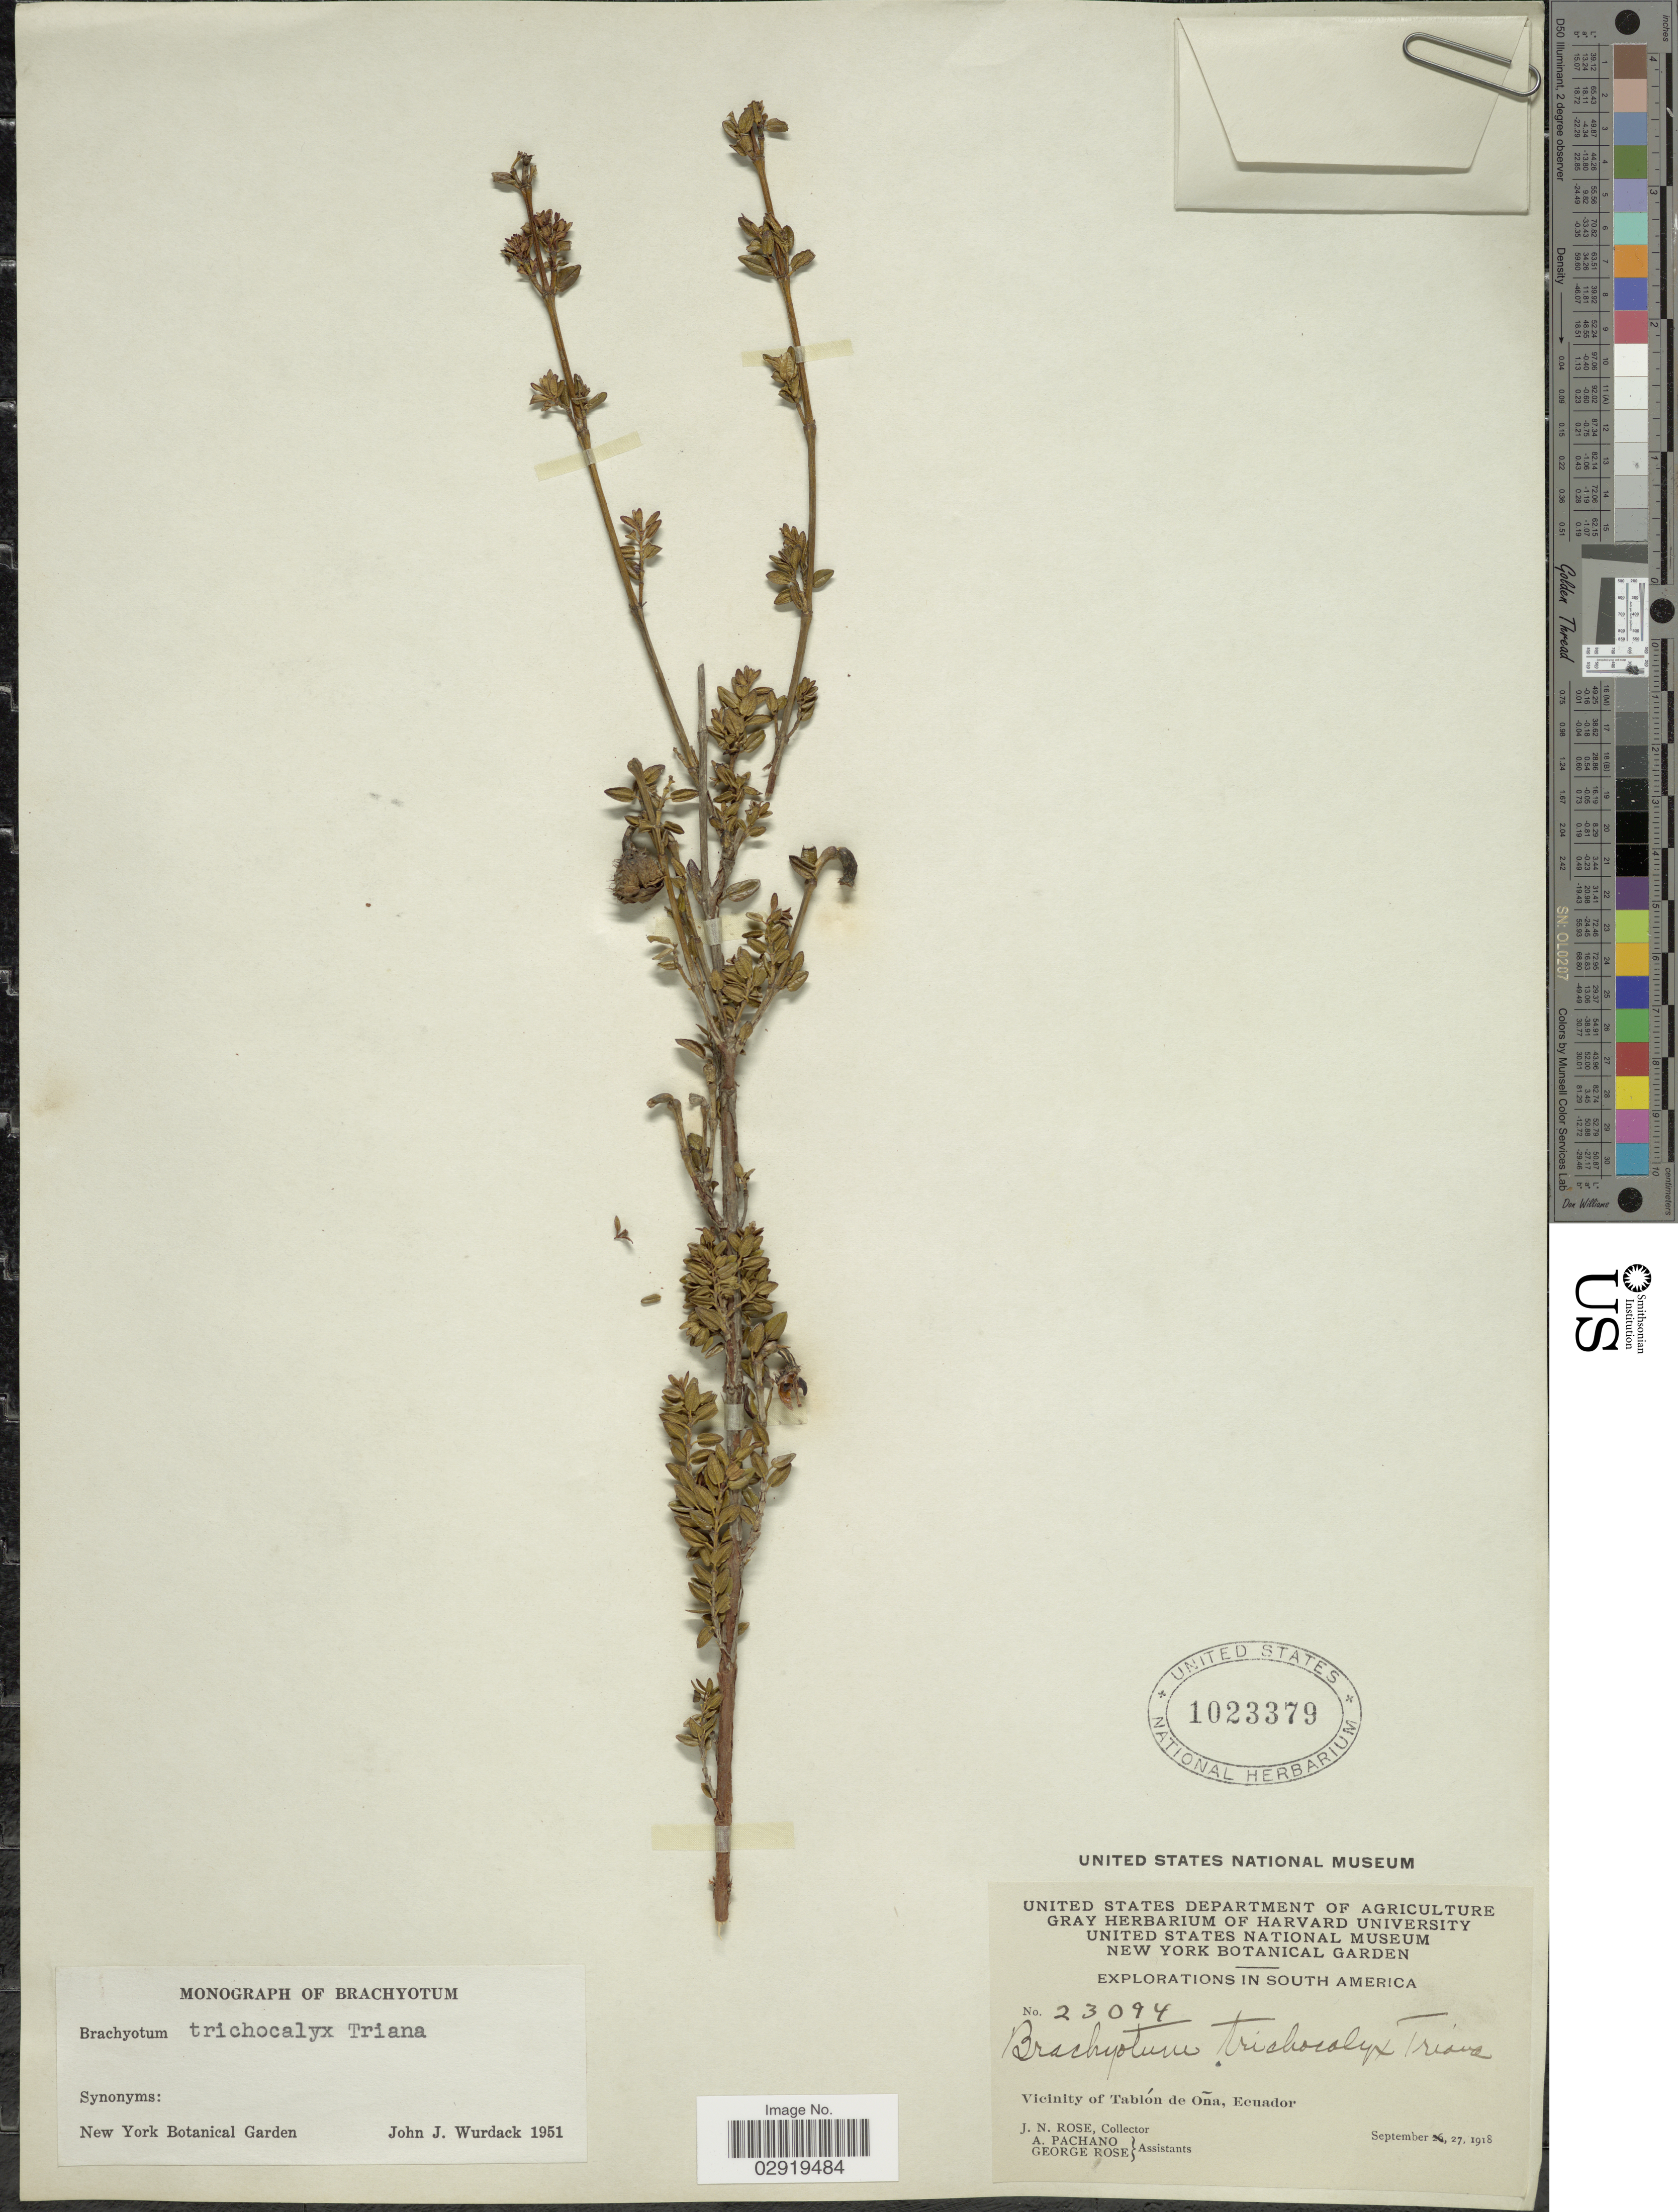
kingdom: Plantae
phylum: Tracheophyta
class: Magnoliopsida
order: Myrtales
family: Melastomataceae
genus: Brachyotum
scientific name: Brachyotum trichocalyx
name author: Triana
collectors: J. N. Rose, A. Pachano & G. Rose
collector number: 23094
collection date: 1918-09-27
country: Ecuador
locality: Vicinity of Tablón de Oña.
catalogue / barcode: US 1023379